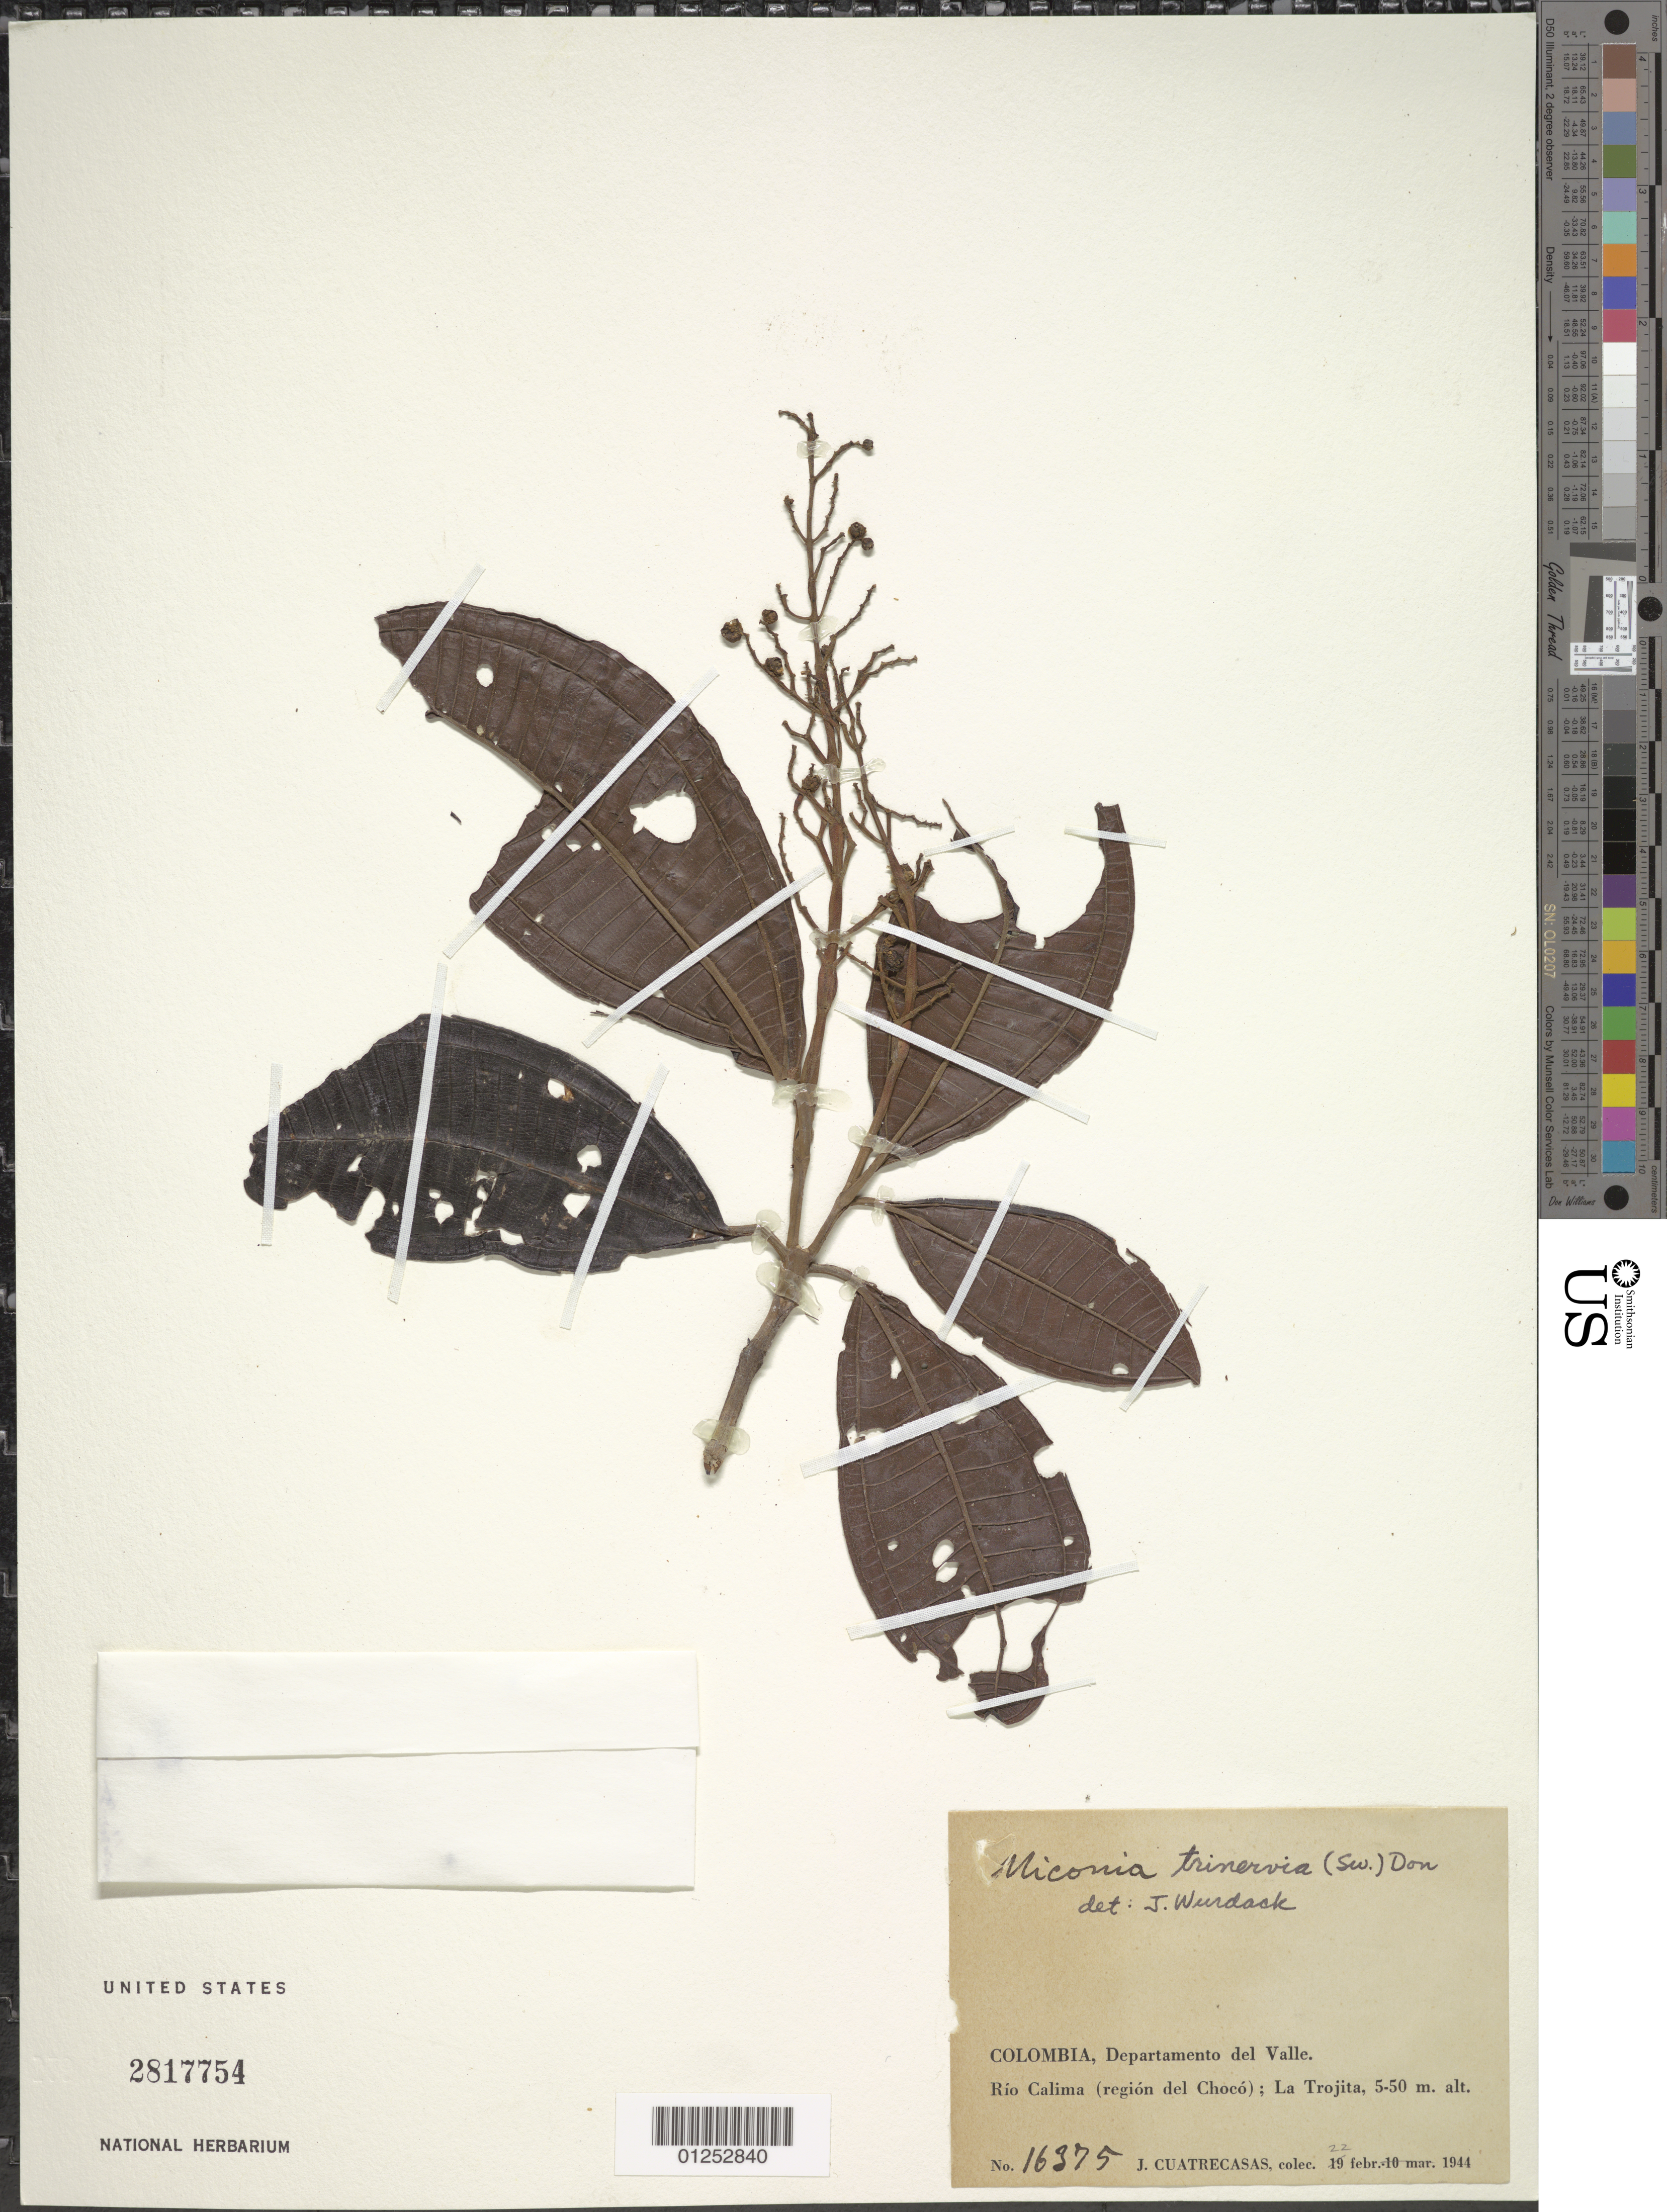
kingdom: Plantae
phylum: Tracheophyta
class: Magnoliopsida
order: Myrtales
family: Melastomataceae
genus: Miconia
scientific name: Miconia trinervia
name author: (Sw.) D. Don ex Loudon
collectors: J. Cuatrecasas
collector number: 16375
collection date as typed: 22 Feb 1944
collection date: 1944-02-22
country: Colombia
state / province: Valle del Cauca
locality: Rio Calima (región del Chocó), La Tojita.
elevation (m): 5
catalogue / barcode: US 2817754